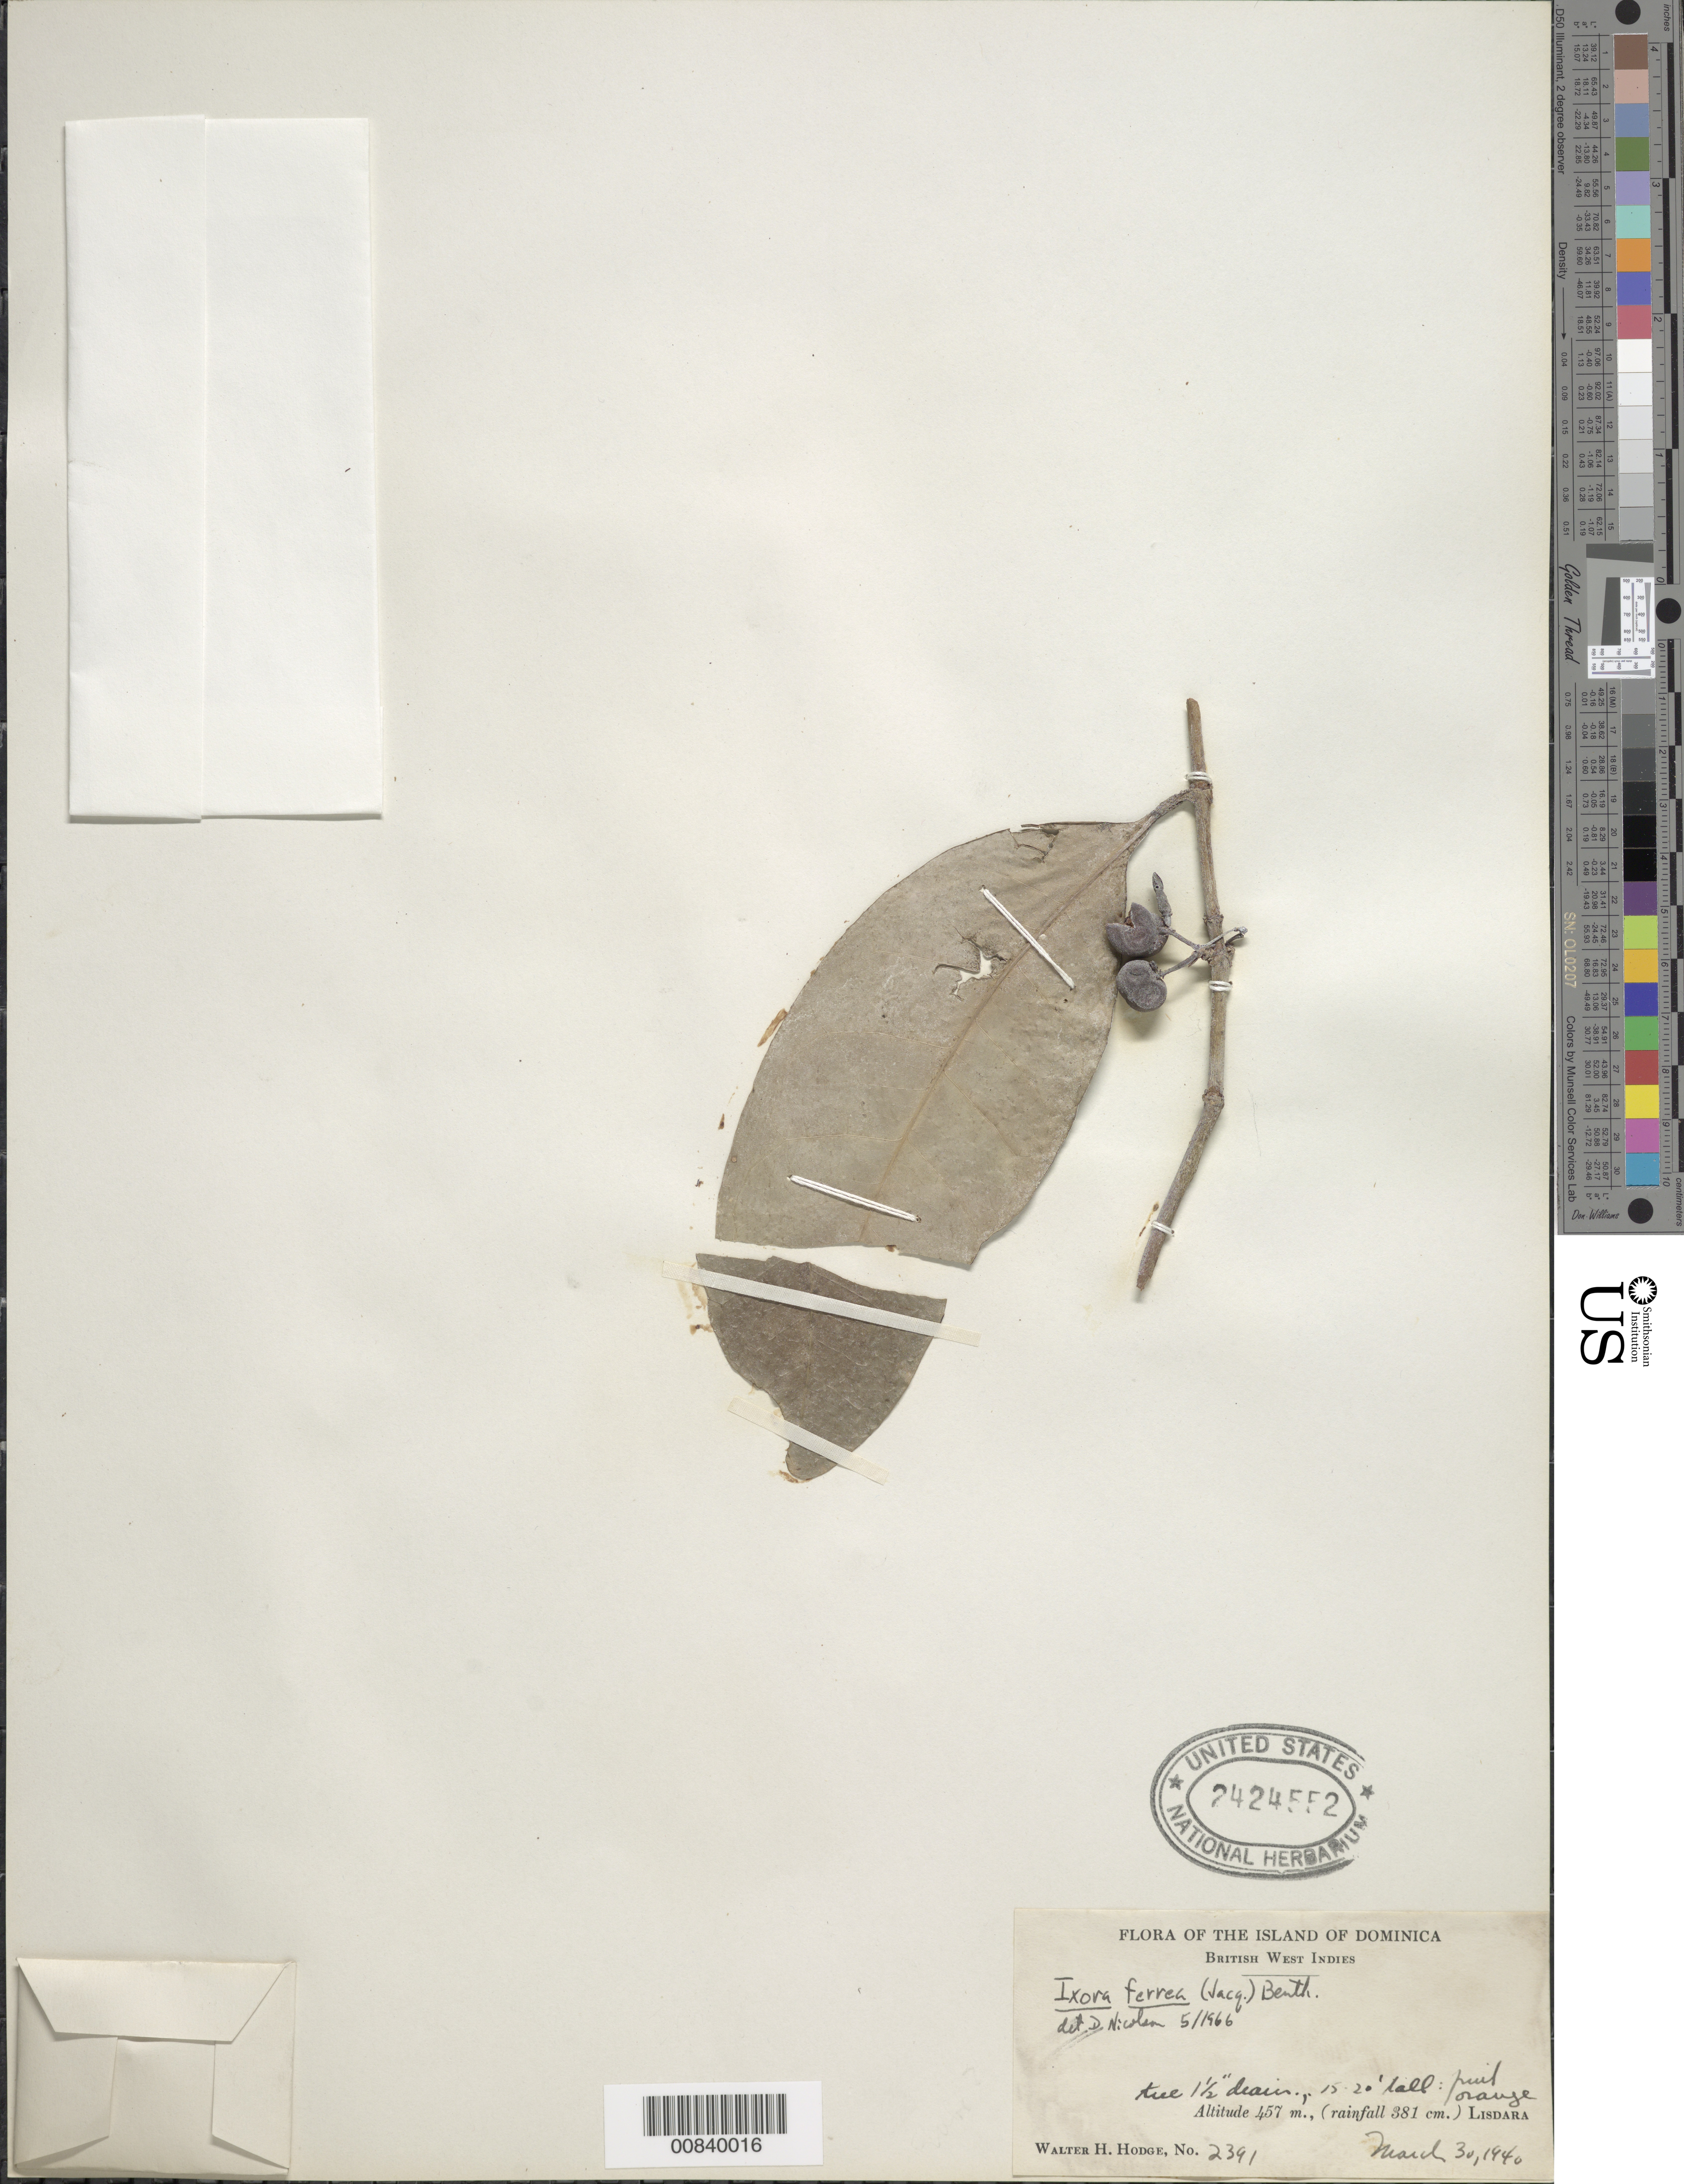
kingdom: Plantae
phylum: Tracheophyta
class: Magnoliopsida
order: Gentianales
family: Rubiaceae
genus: Ixora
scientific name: Ixora ferrea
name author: (Jacq.) Benth.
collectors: W. Hodge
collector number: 2391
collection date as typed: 30 Mar 1940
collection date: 1940-03-30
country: Dominica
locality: Lisdara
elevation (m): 457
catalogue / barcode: US 2424552